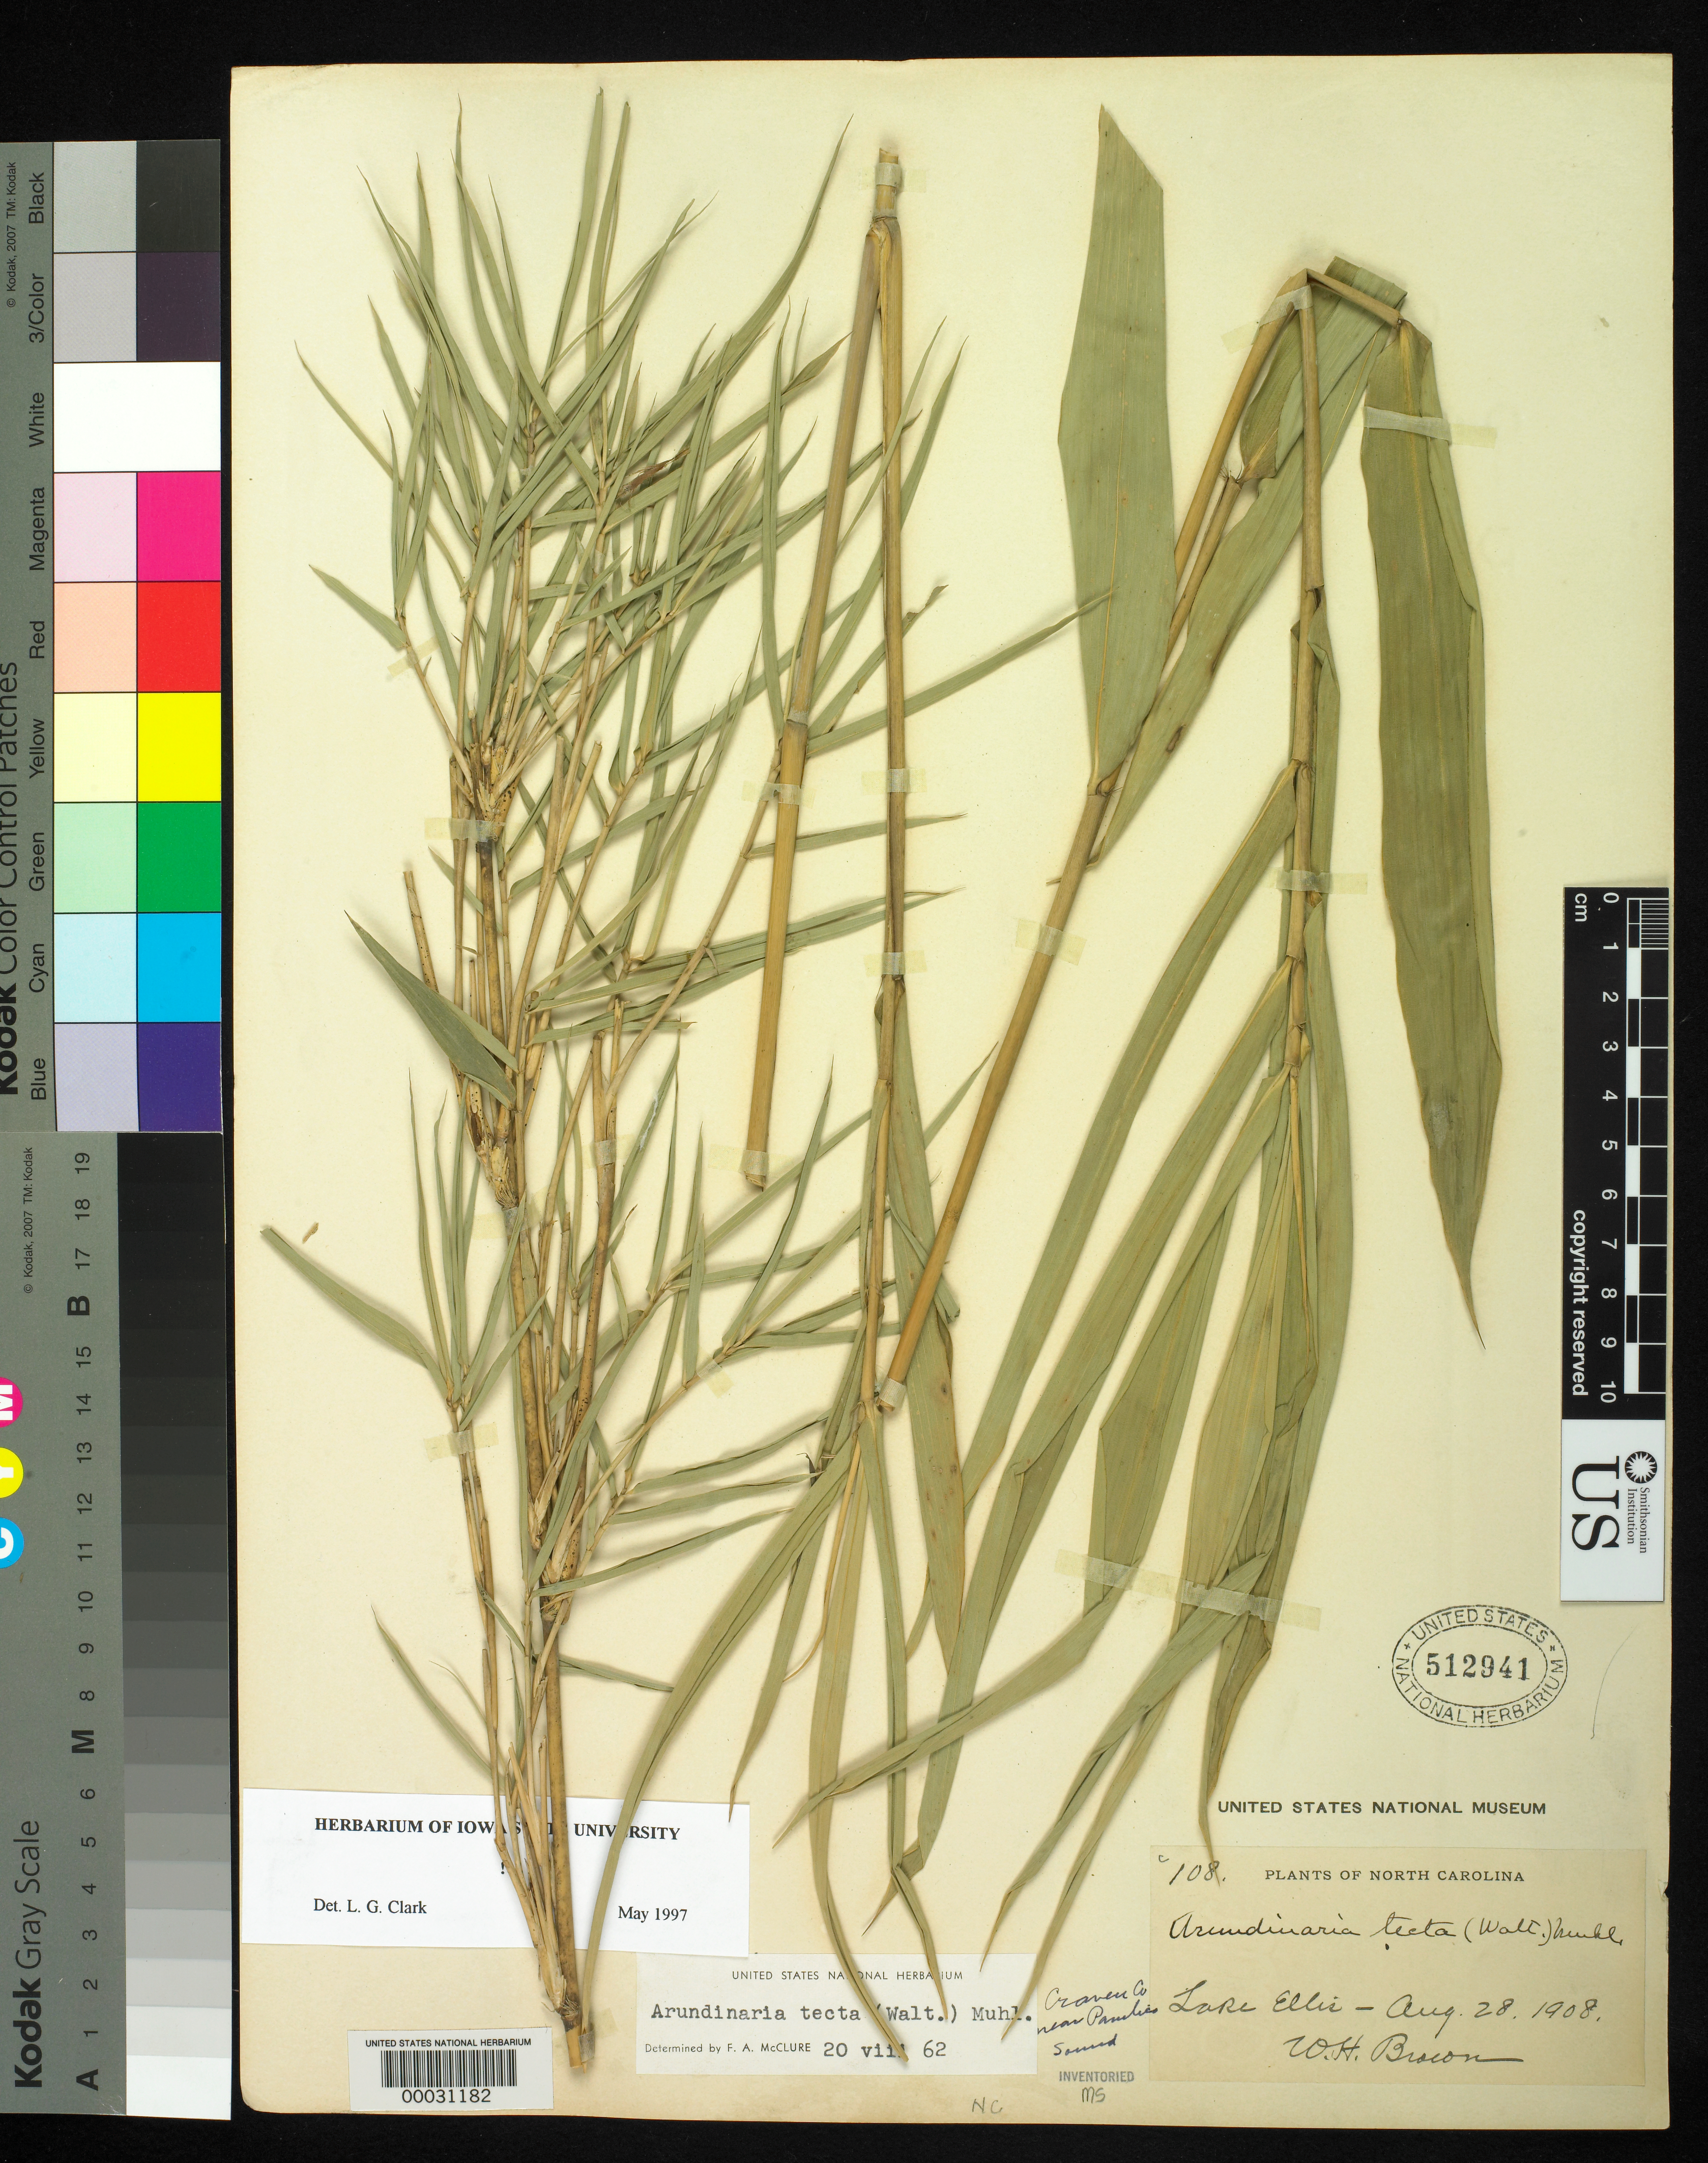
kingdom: Plantae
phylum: Tracheophyta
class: Liliopsida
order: Poales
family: Poaceae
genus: Arundinaria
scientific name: Arundinaria tecta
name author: (Walter) Muhl.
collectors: W. H. Brown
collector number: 108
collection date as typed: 28 Aug 1908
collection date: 1908-08-28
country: United States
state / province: North Carolina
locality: Lake ellis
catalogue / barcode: US 512941